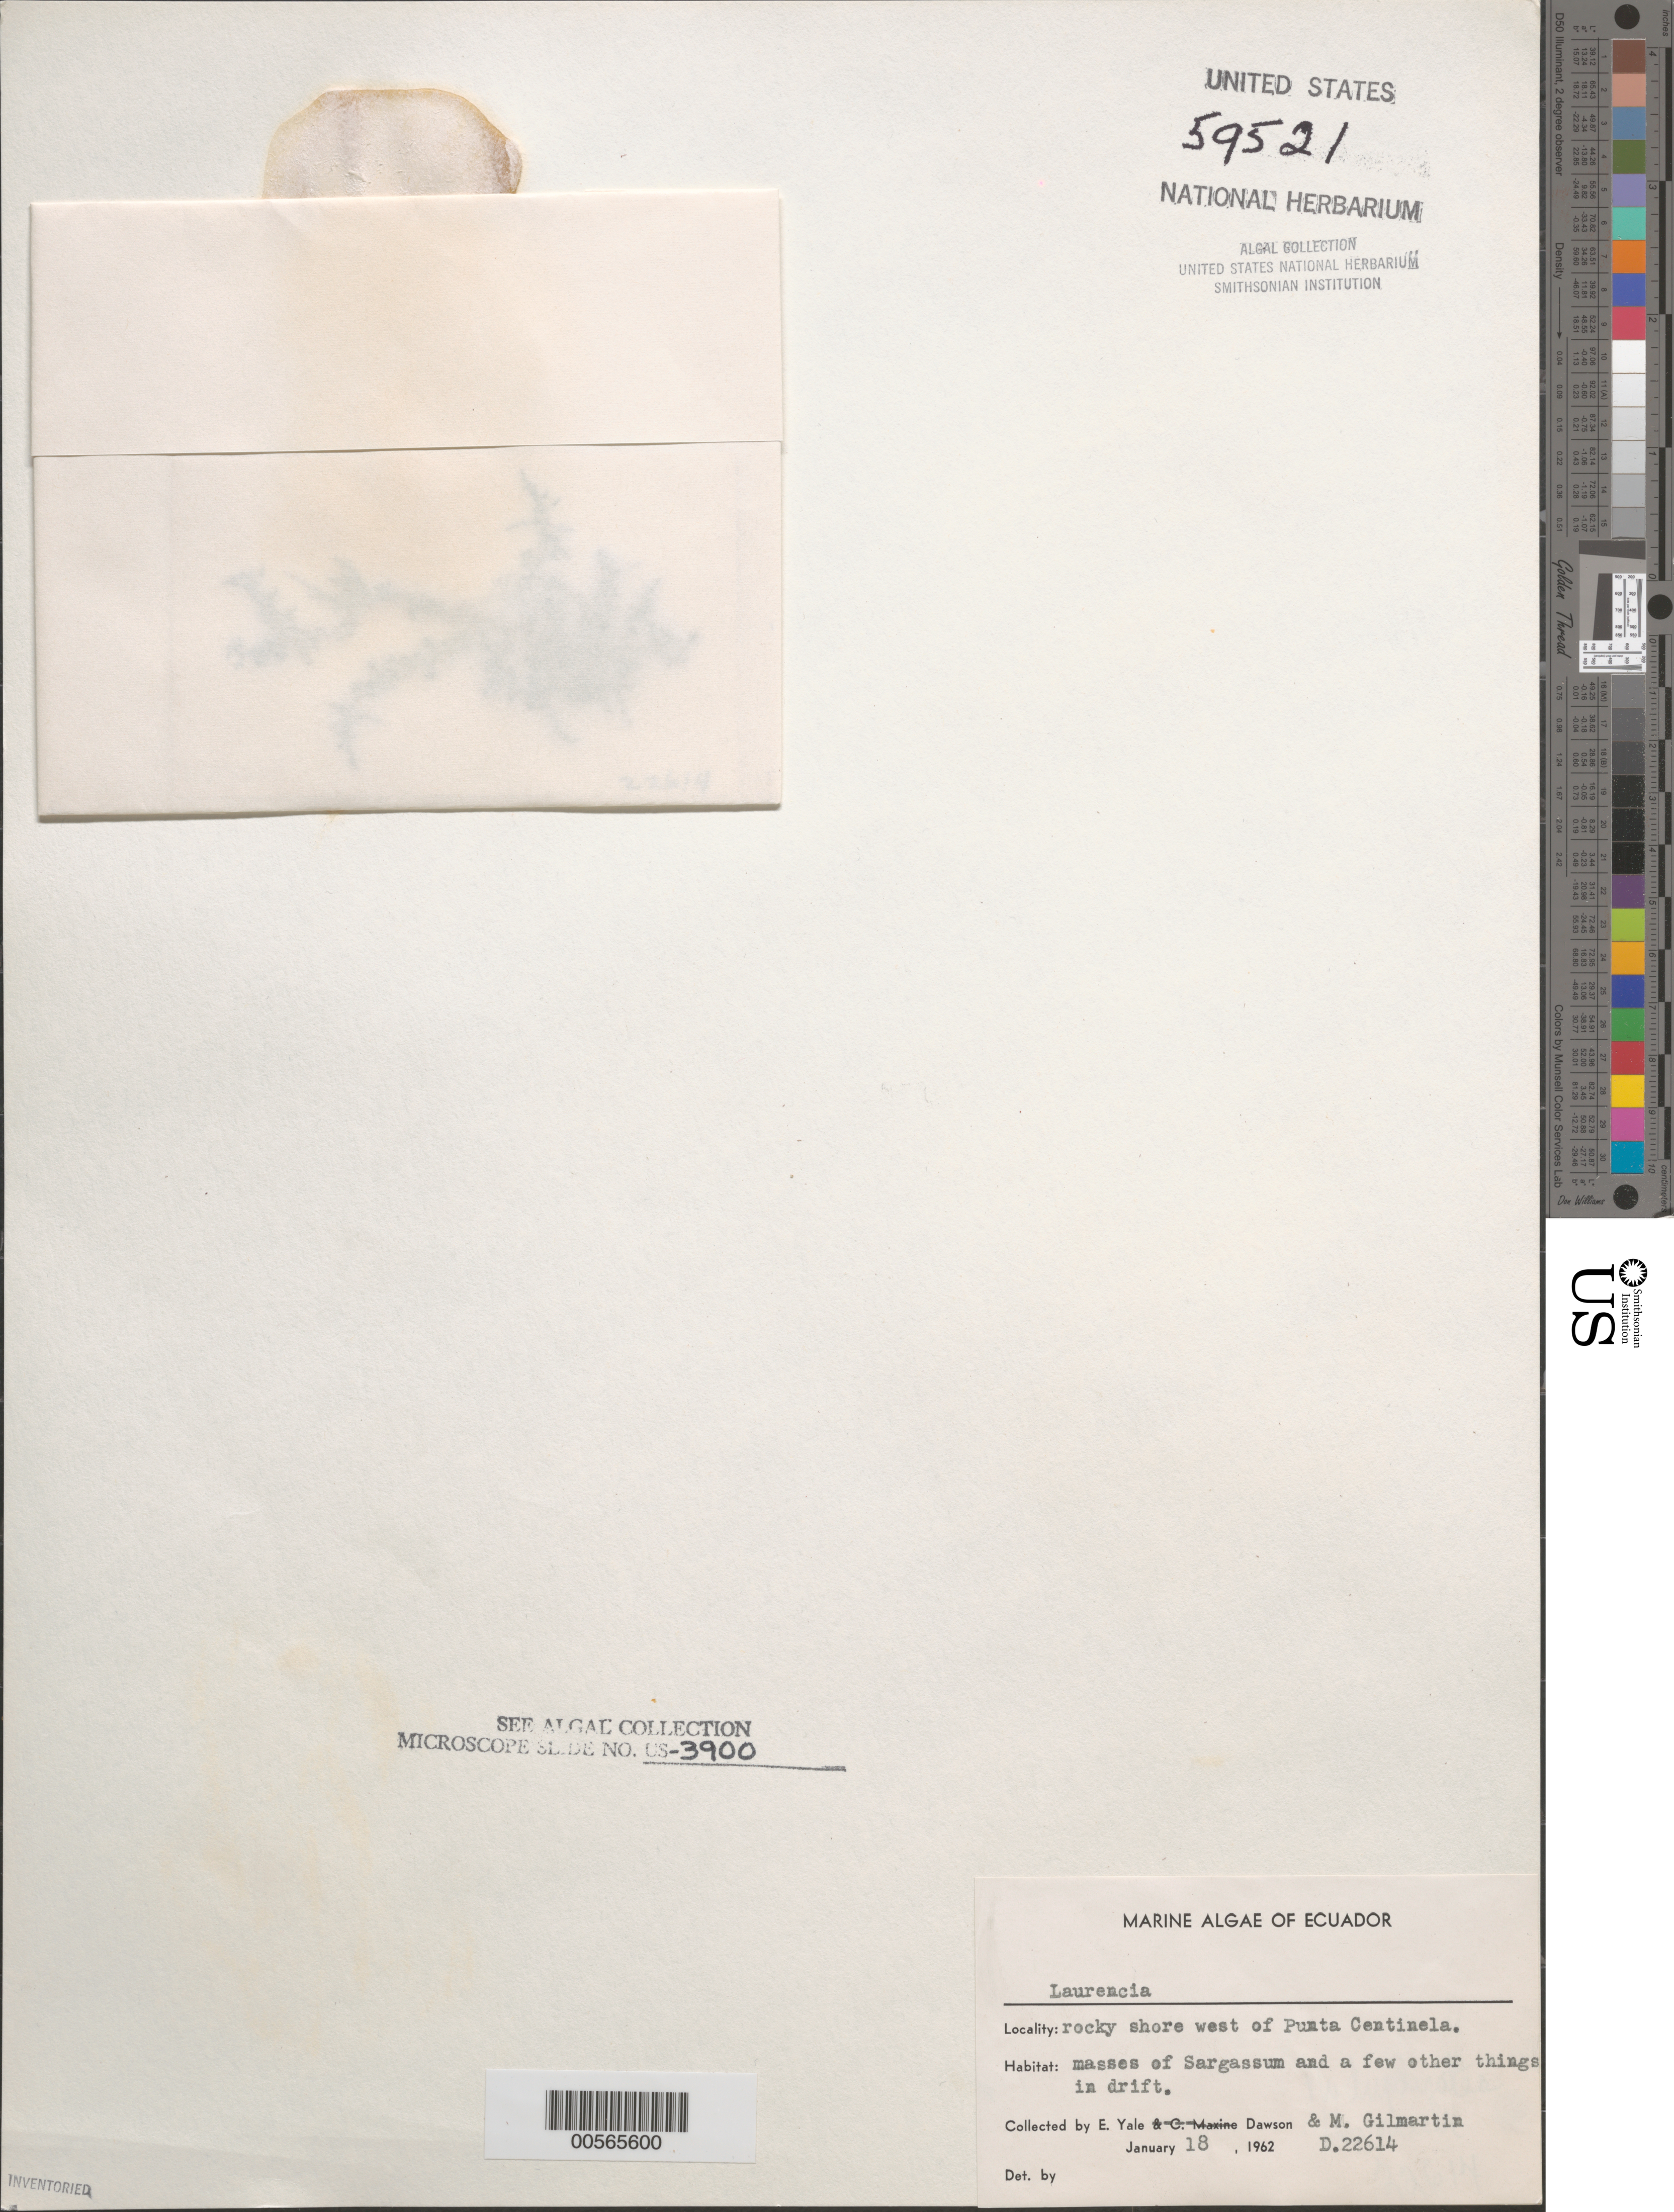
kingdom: Plantae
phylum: Rhodophyta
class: Florideophyceae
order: Ceramiales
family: Rhodomelaceae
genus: Laurencia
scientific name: Laurencia sp.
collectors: E. Y. Dawson & M. Gilmartin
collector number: EYD 22614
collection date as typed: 18 Jan 1962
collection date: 1962-01-18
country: Ecuador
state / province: Guayas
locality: West of Punta Centinela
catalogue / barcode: US 59521